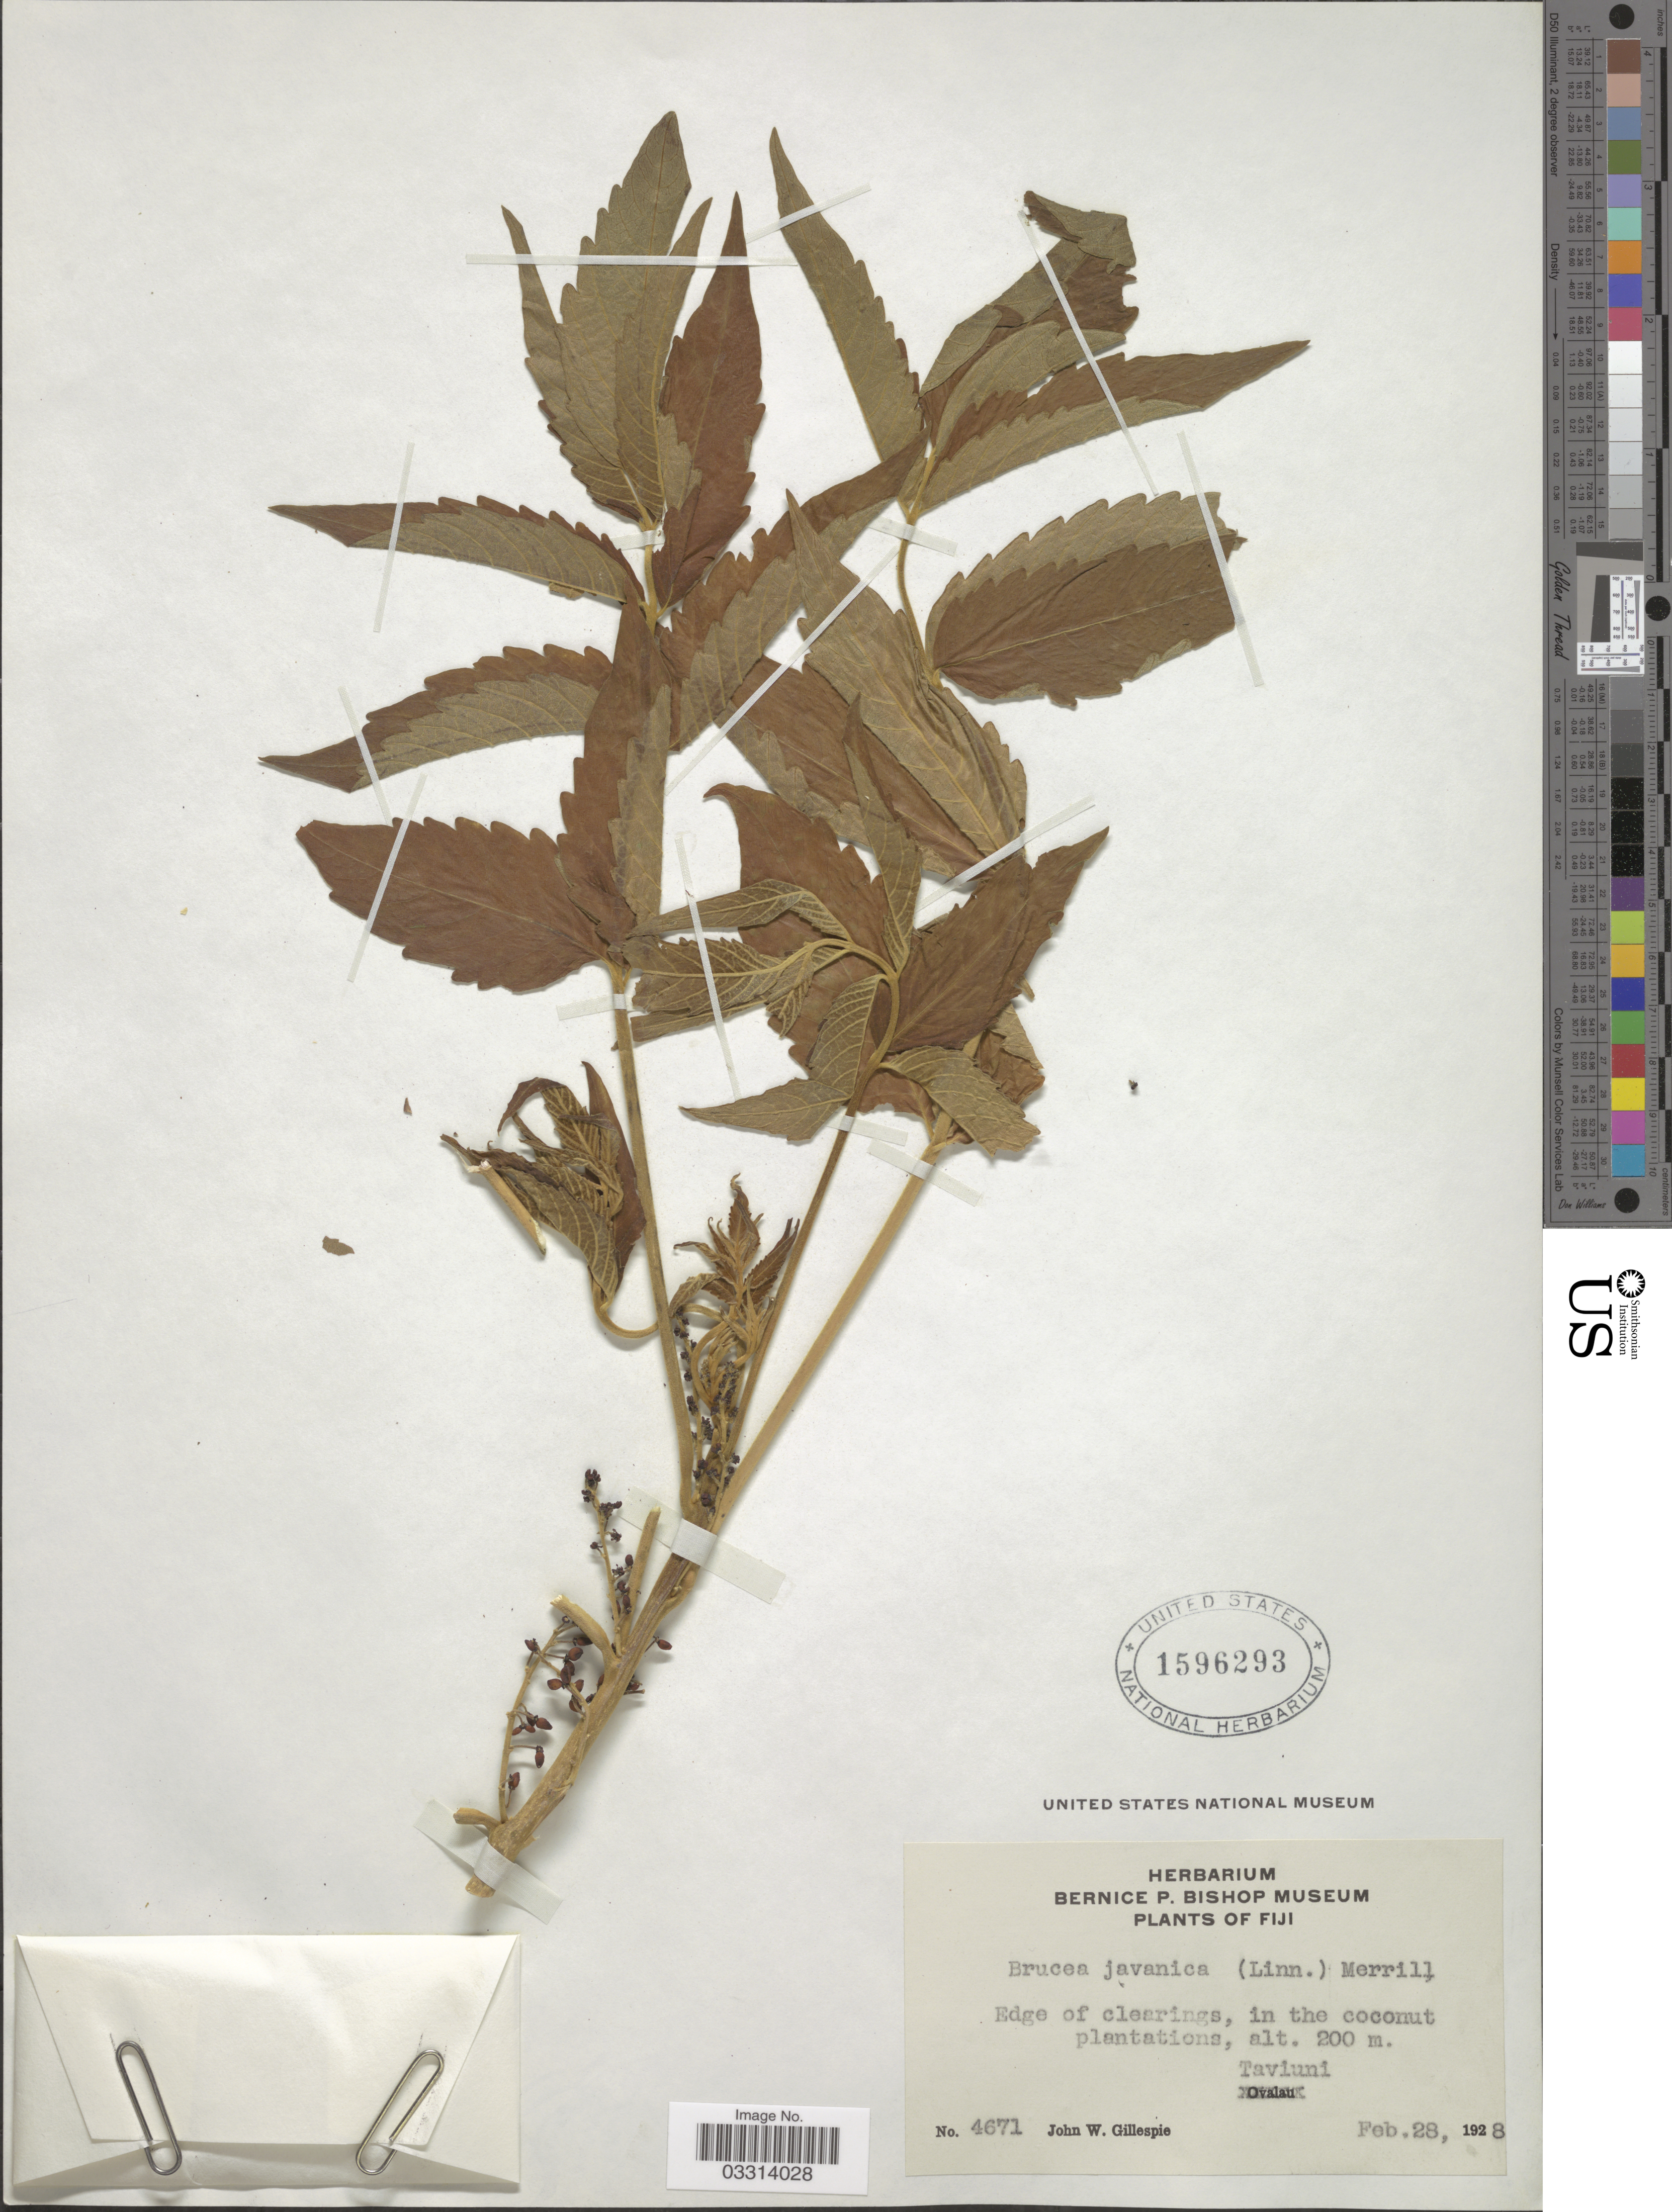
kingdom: Plantae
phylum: Tracheophyta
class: Magnoliopsida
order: Sapindales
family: Simaroubaceae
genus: Brucea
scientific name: Brucea javanica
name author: (L.) Merr.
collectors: J. W. Gillespie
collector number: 4671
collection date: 1928-02-28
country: Fiji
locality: Edge of clearings, in the coconut plantations. Taviuni.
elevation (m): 200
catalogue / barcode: US 1596293